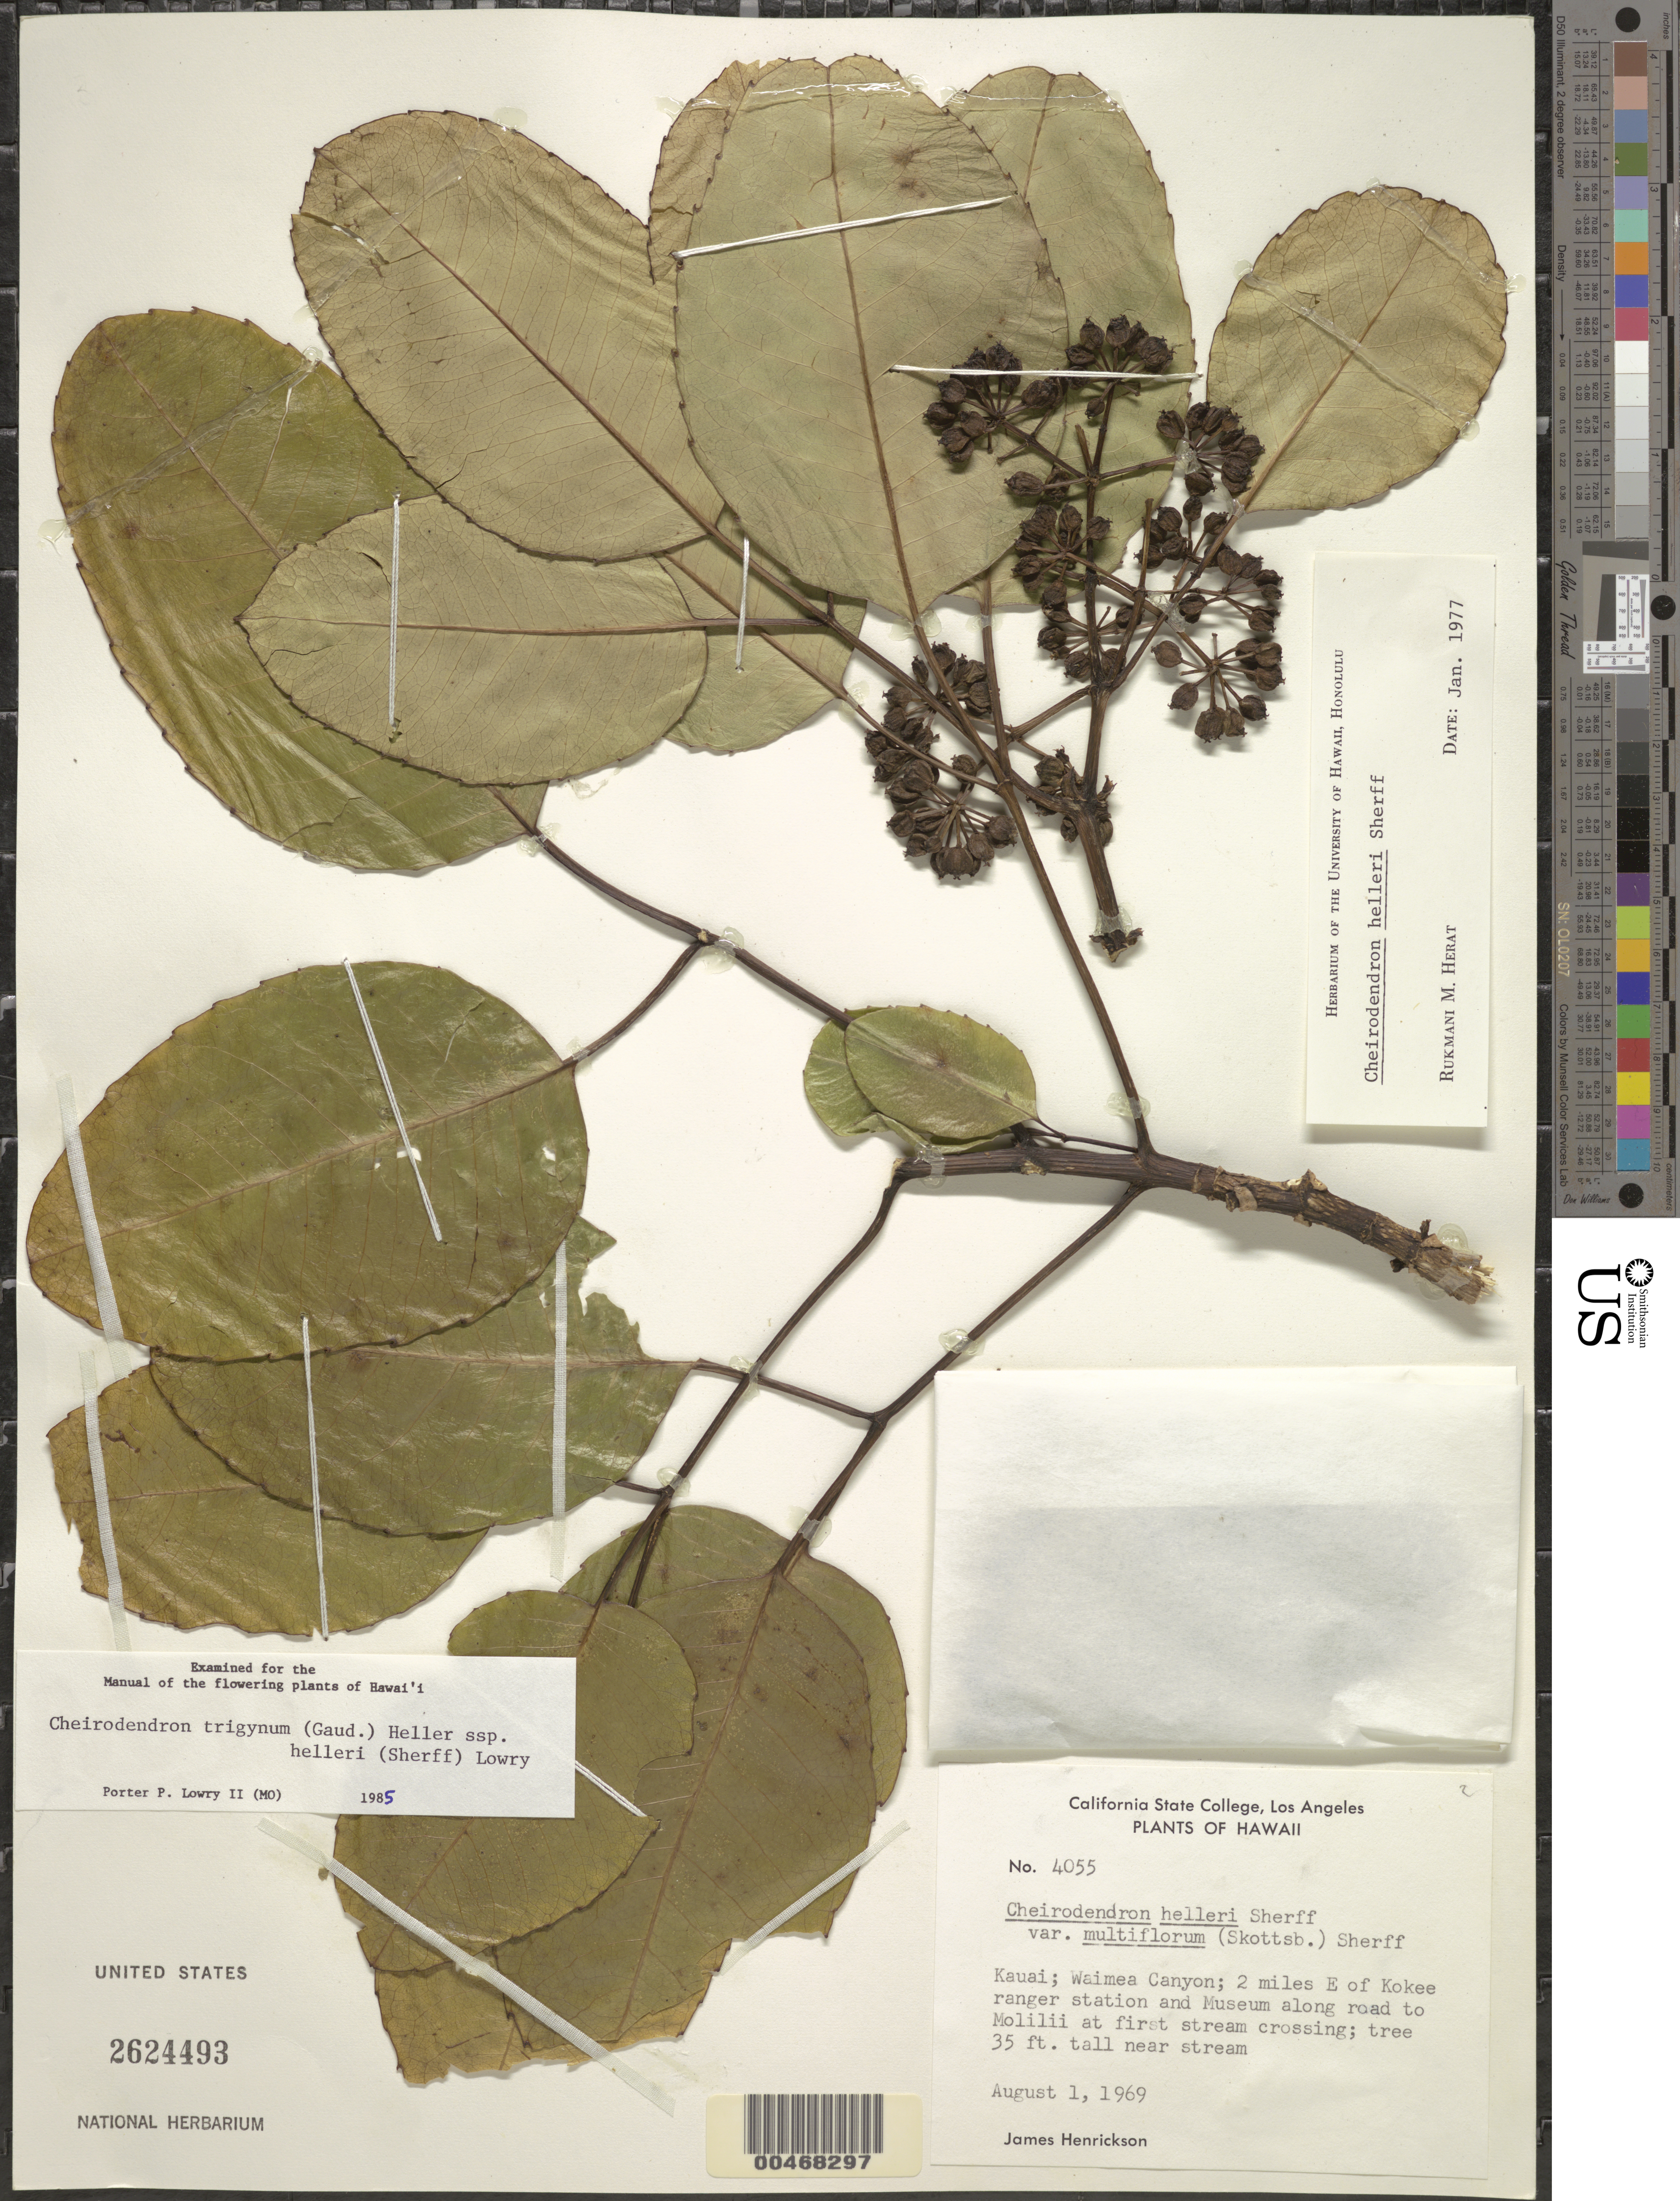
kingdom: Plantae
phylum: Tracheophyta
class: Magnoliopsida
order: Apiales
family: Araliaceae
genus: Cheirodendron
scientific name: Cheirodendron trigynum subsp. helleri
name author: (Gaudich.) A. Heller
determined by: Lowry, P. P., (MO), Missouri Botanical Garden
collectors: J. S. Henrickson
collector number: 4055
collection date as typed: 1 Aug 1969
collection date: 1969-08-01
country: United States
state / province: Hawaii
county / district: Kauai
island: Kaua'i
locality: Waimea Canyon, 2 mi E of Kokee ranger station and Museum along rd to Molilii, at first stream crossing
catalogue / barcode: US 2624493